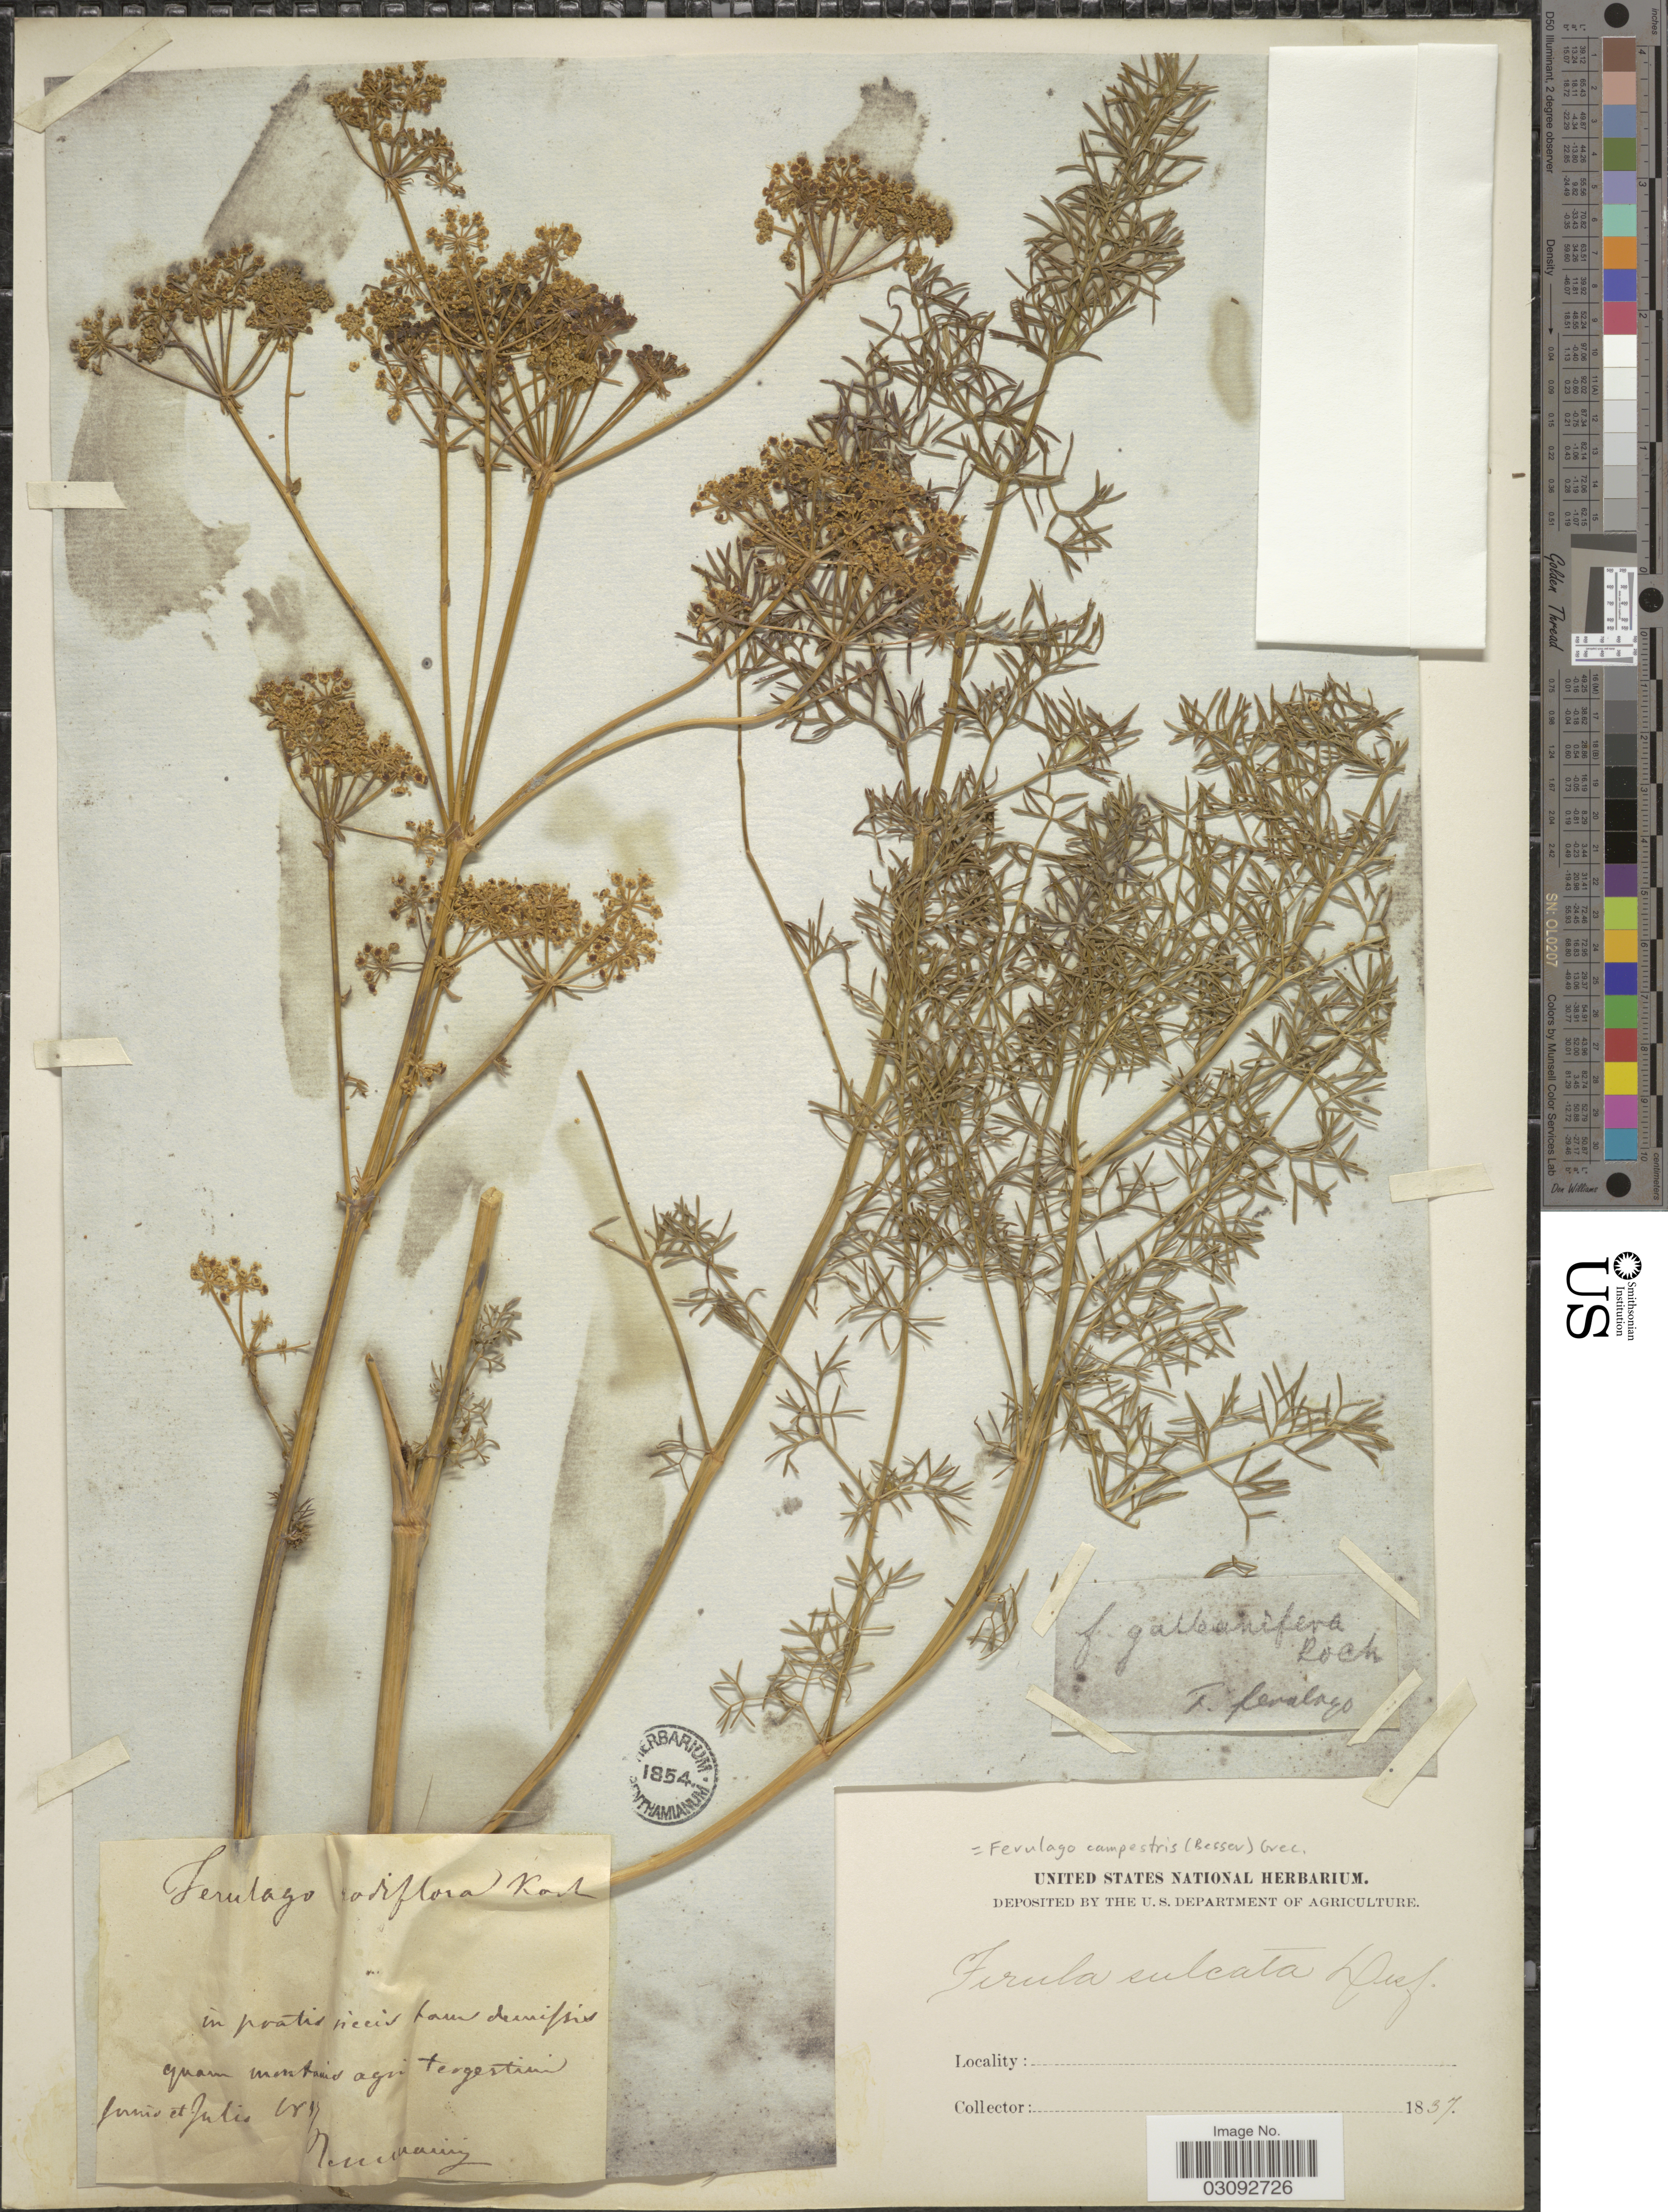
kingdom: Plantae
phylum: Tracheophyta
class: Magnoliopsida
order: Apiales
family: Apiaceae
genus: Ferulago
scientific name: Ferulago campestris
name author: (Besser) Grecescu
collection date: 1837-06/1837-07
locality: In poatis[interpreted] siccis[interpreted] tam[interpreted] [illegible text] quam[interpreted] montius[interpreted] agri Tergestini[interpreted].